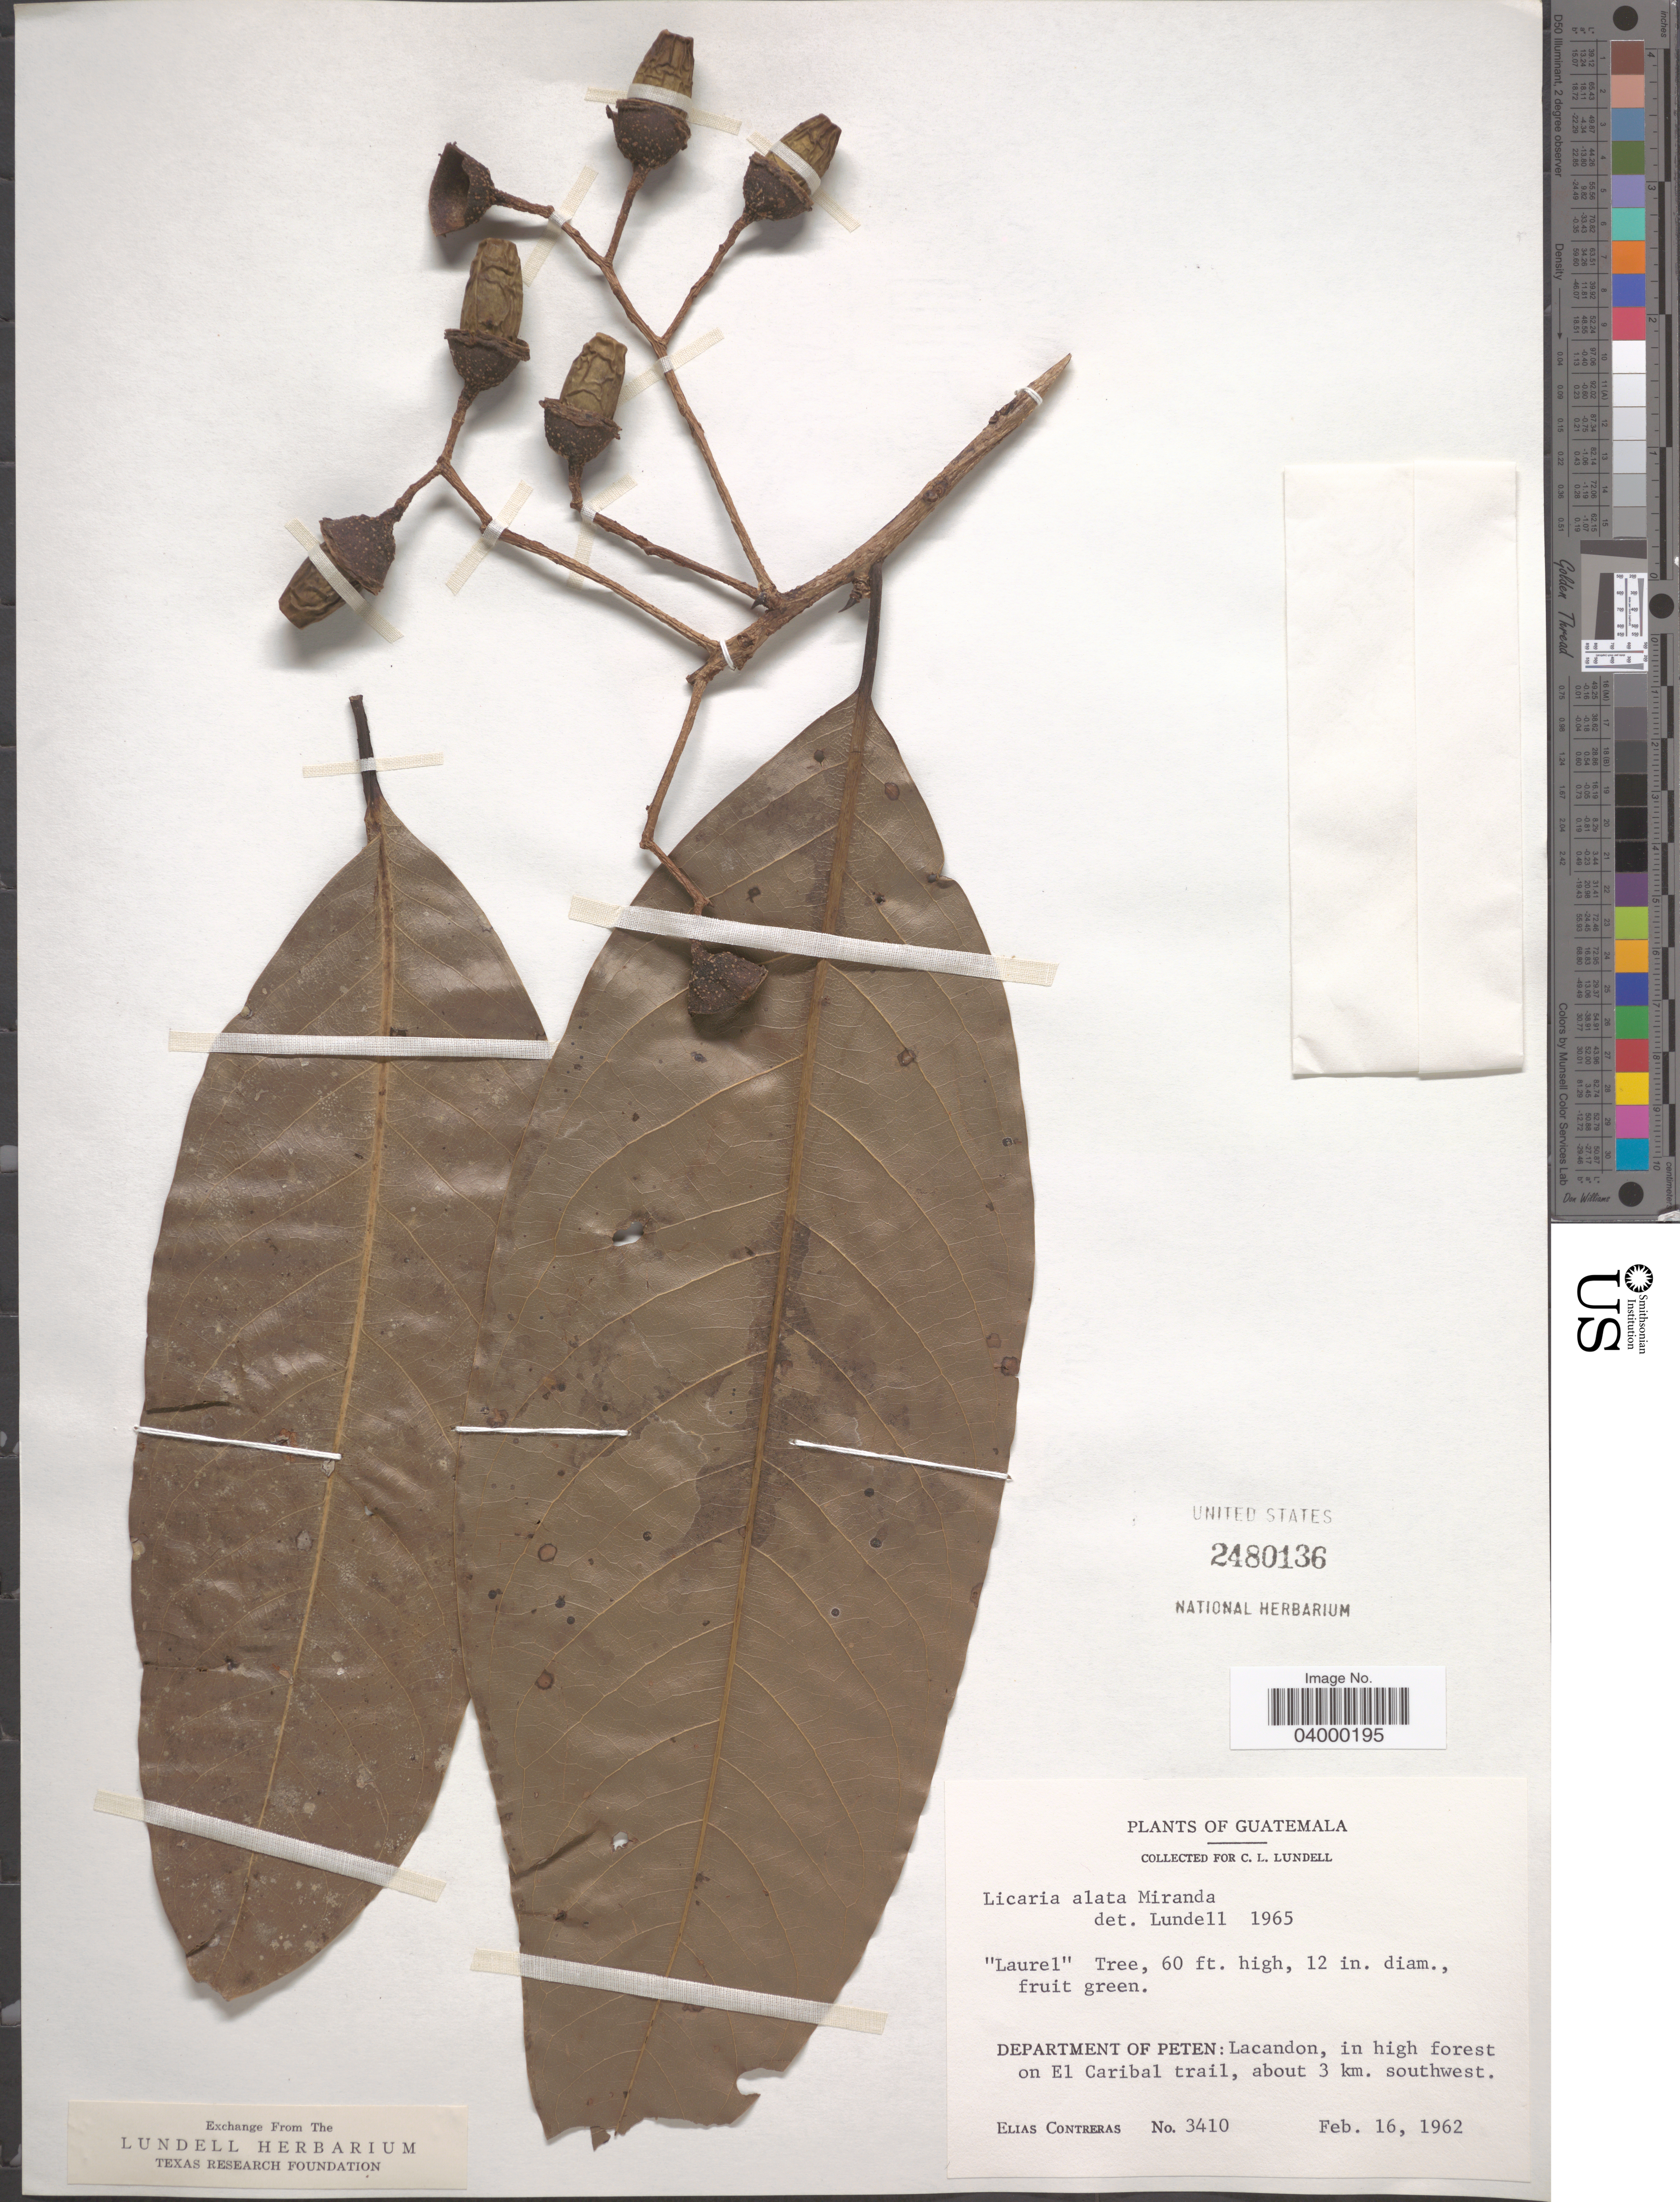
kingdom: Plantae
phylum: Tracheophyta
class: Magnoliopsida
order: Laurales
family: Lauraceae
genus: Licaria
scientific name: Licaria alata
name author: Miranda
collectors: E. Contreras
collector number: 3410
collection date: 1962-02-16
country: Guatemala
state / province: El Peten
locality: Department of Peten: Lacandon, in high forest on El Caribal trail, about 3 km. southwest.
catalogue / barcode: US 2480136